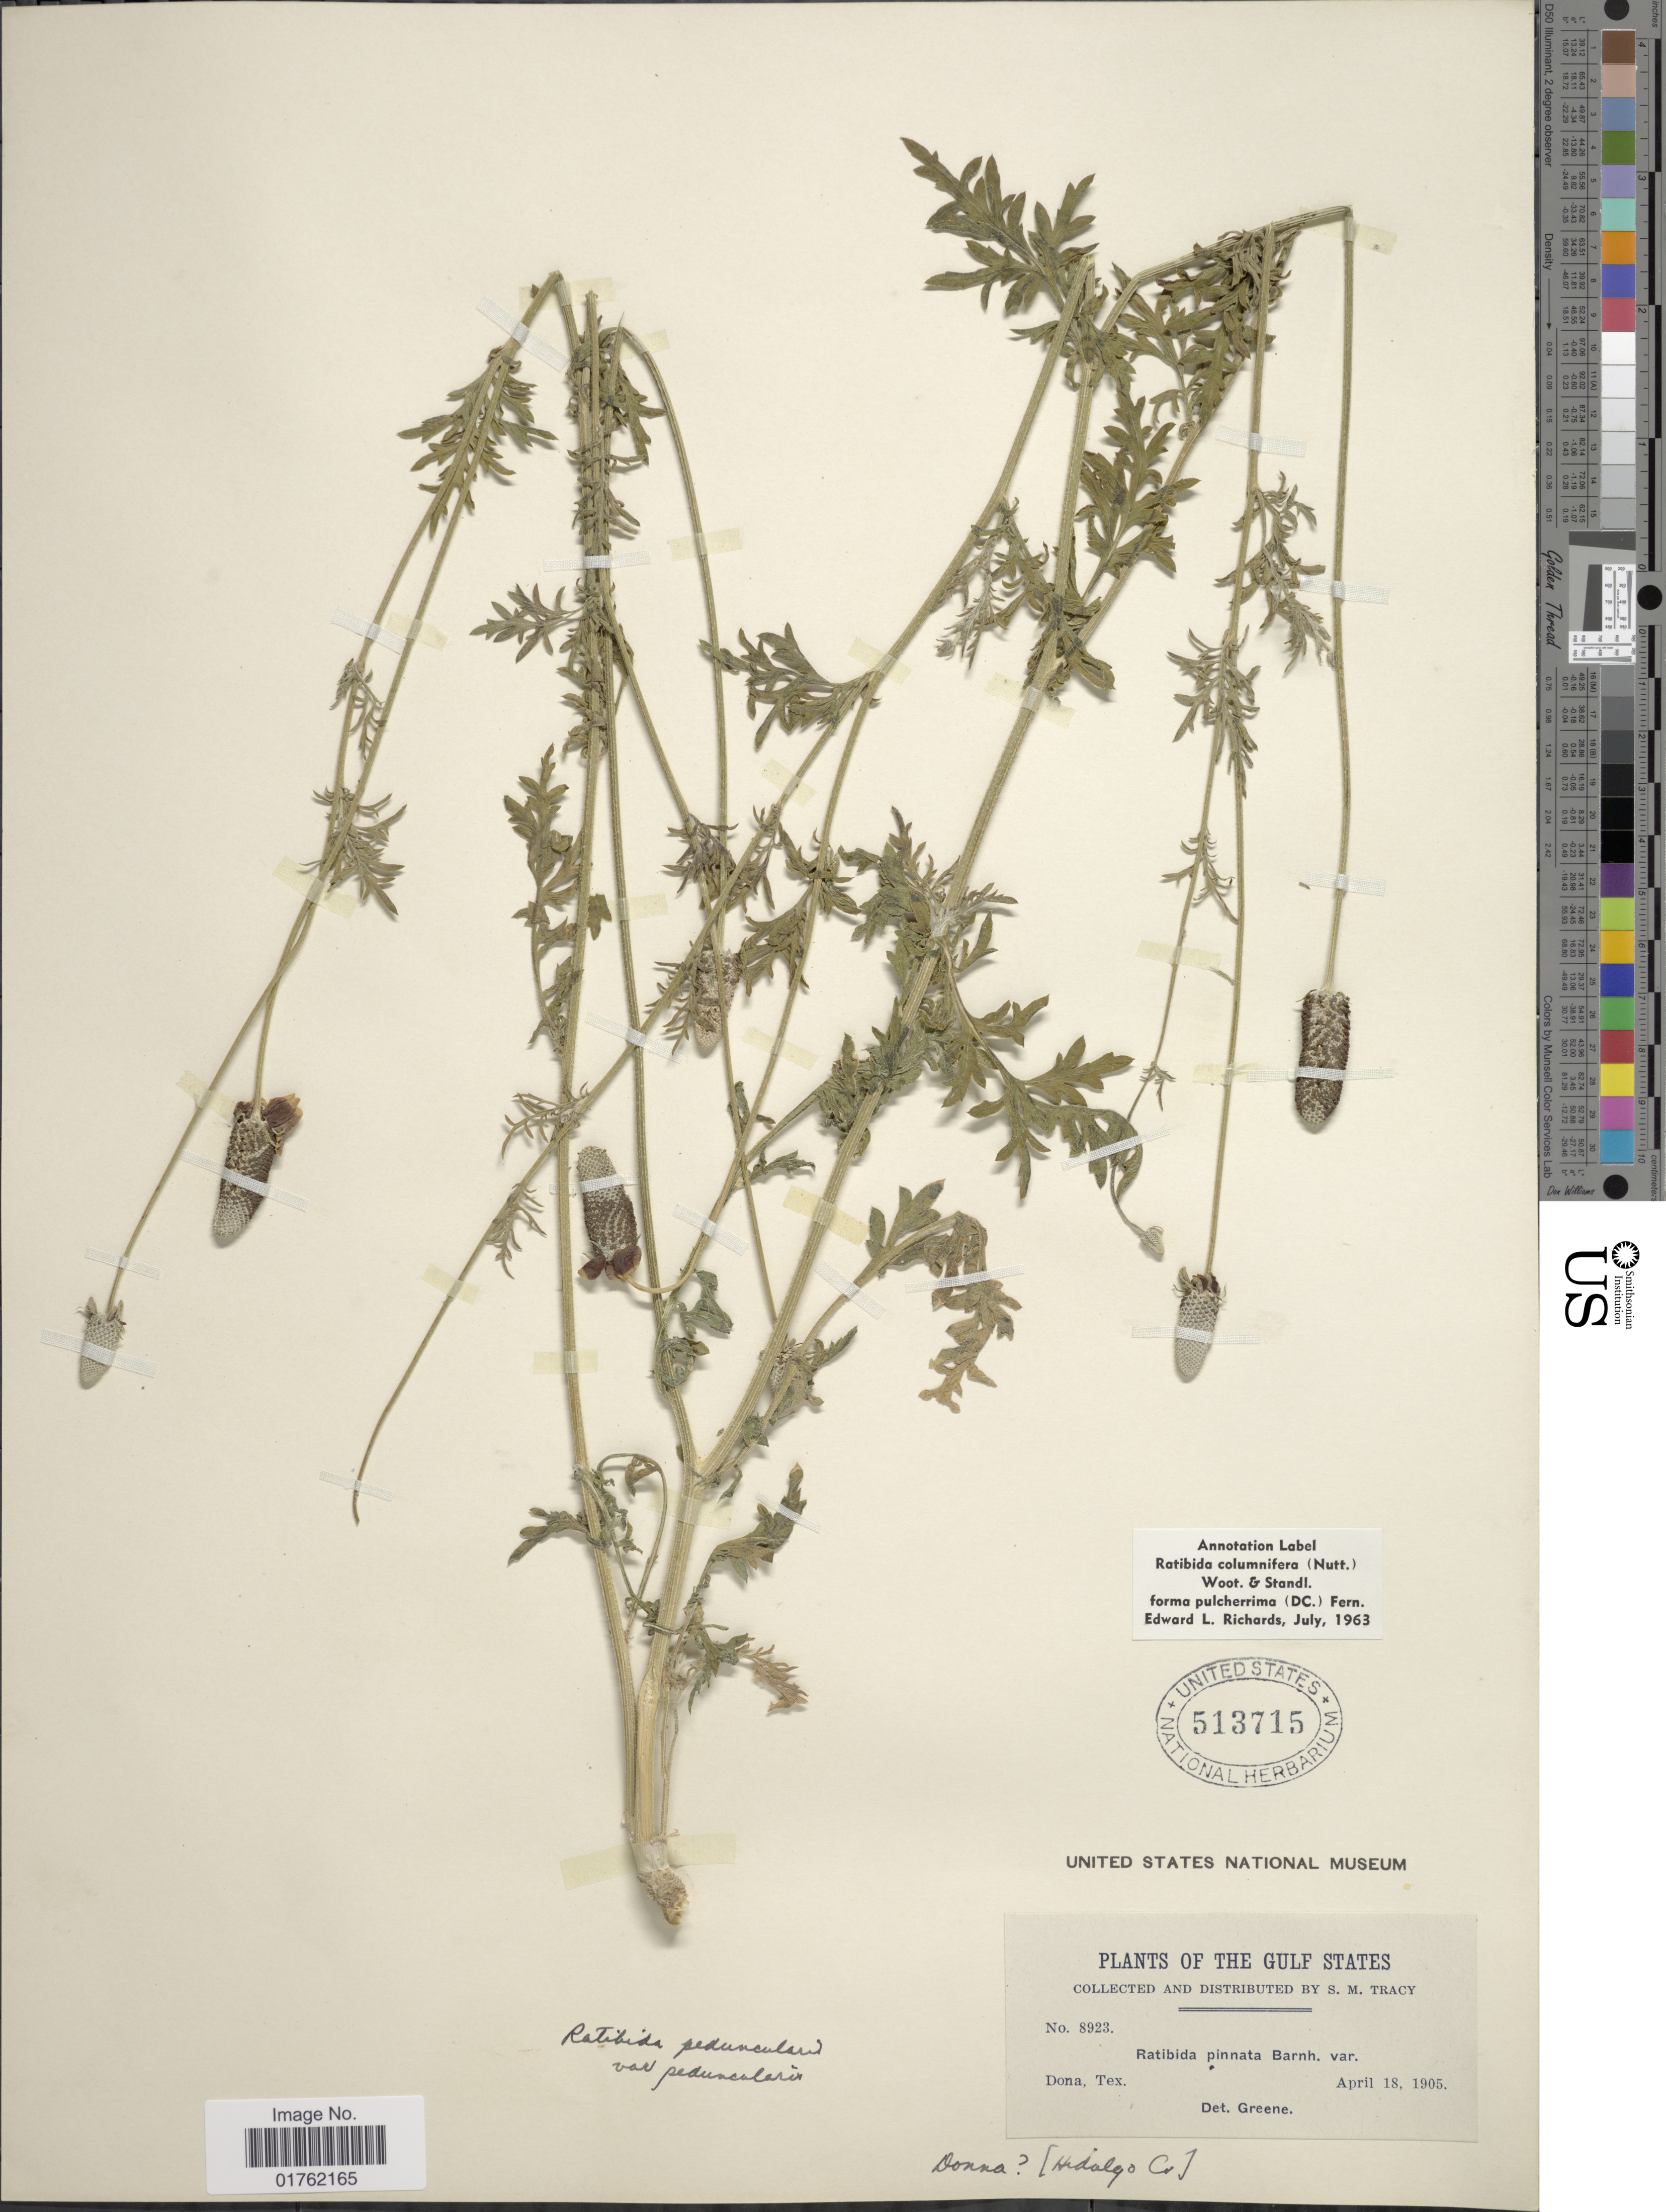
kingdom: Plantae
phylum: Tracheophyta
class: Magnoliopsida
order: Asterales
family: Asteraceae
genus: Ratibida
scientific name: Ratibida columnaris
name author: (Pursh) D. Don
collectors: S. M. Tracy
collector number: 8923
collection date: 1905-04-18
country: United States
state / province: Texas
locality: The Gulf States, Dona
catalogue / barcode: US 513715